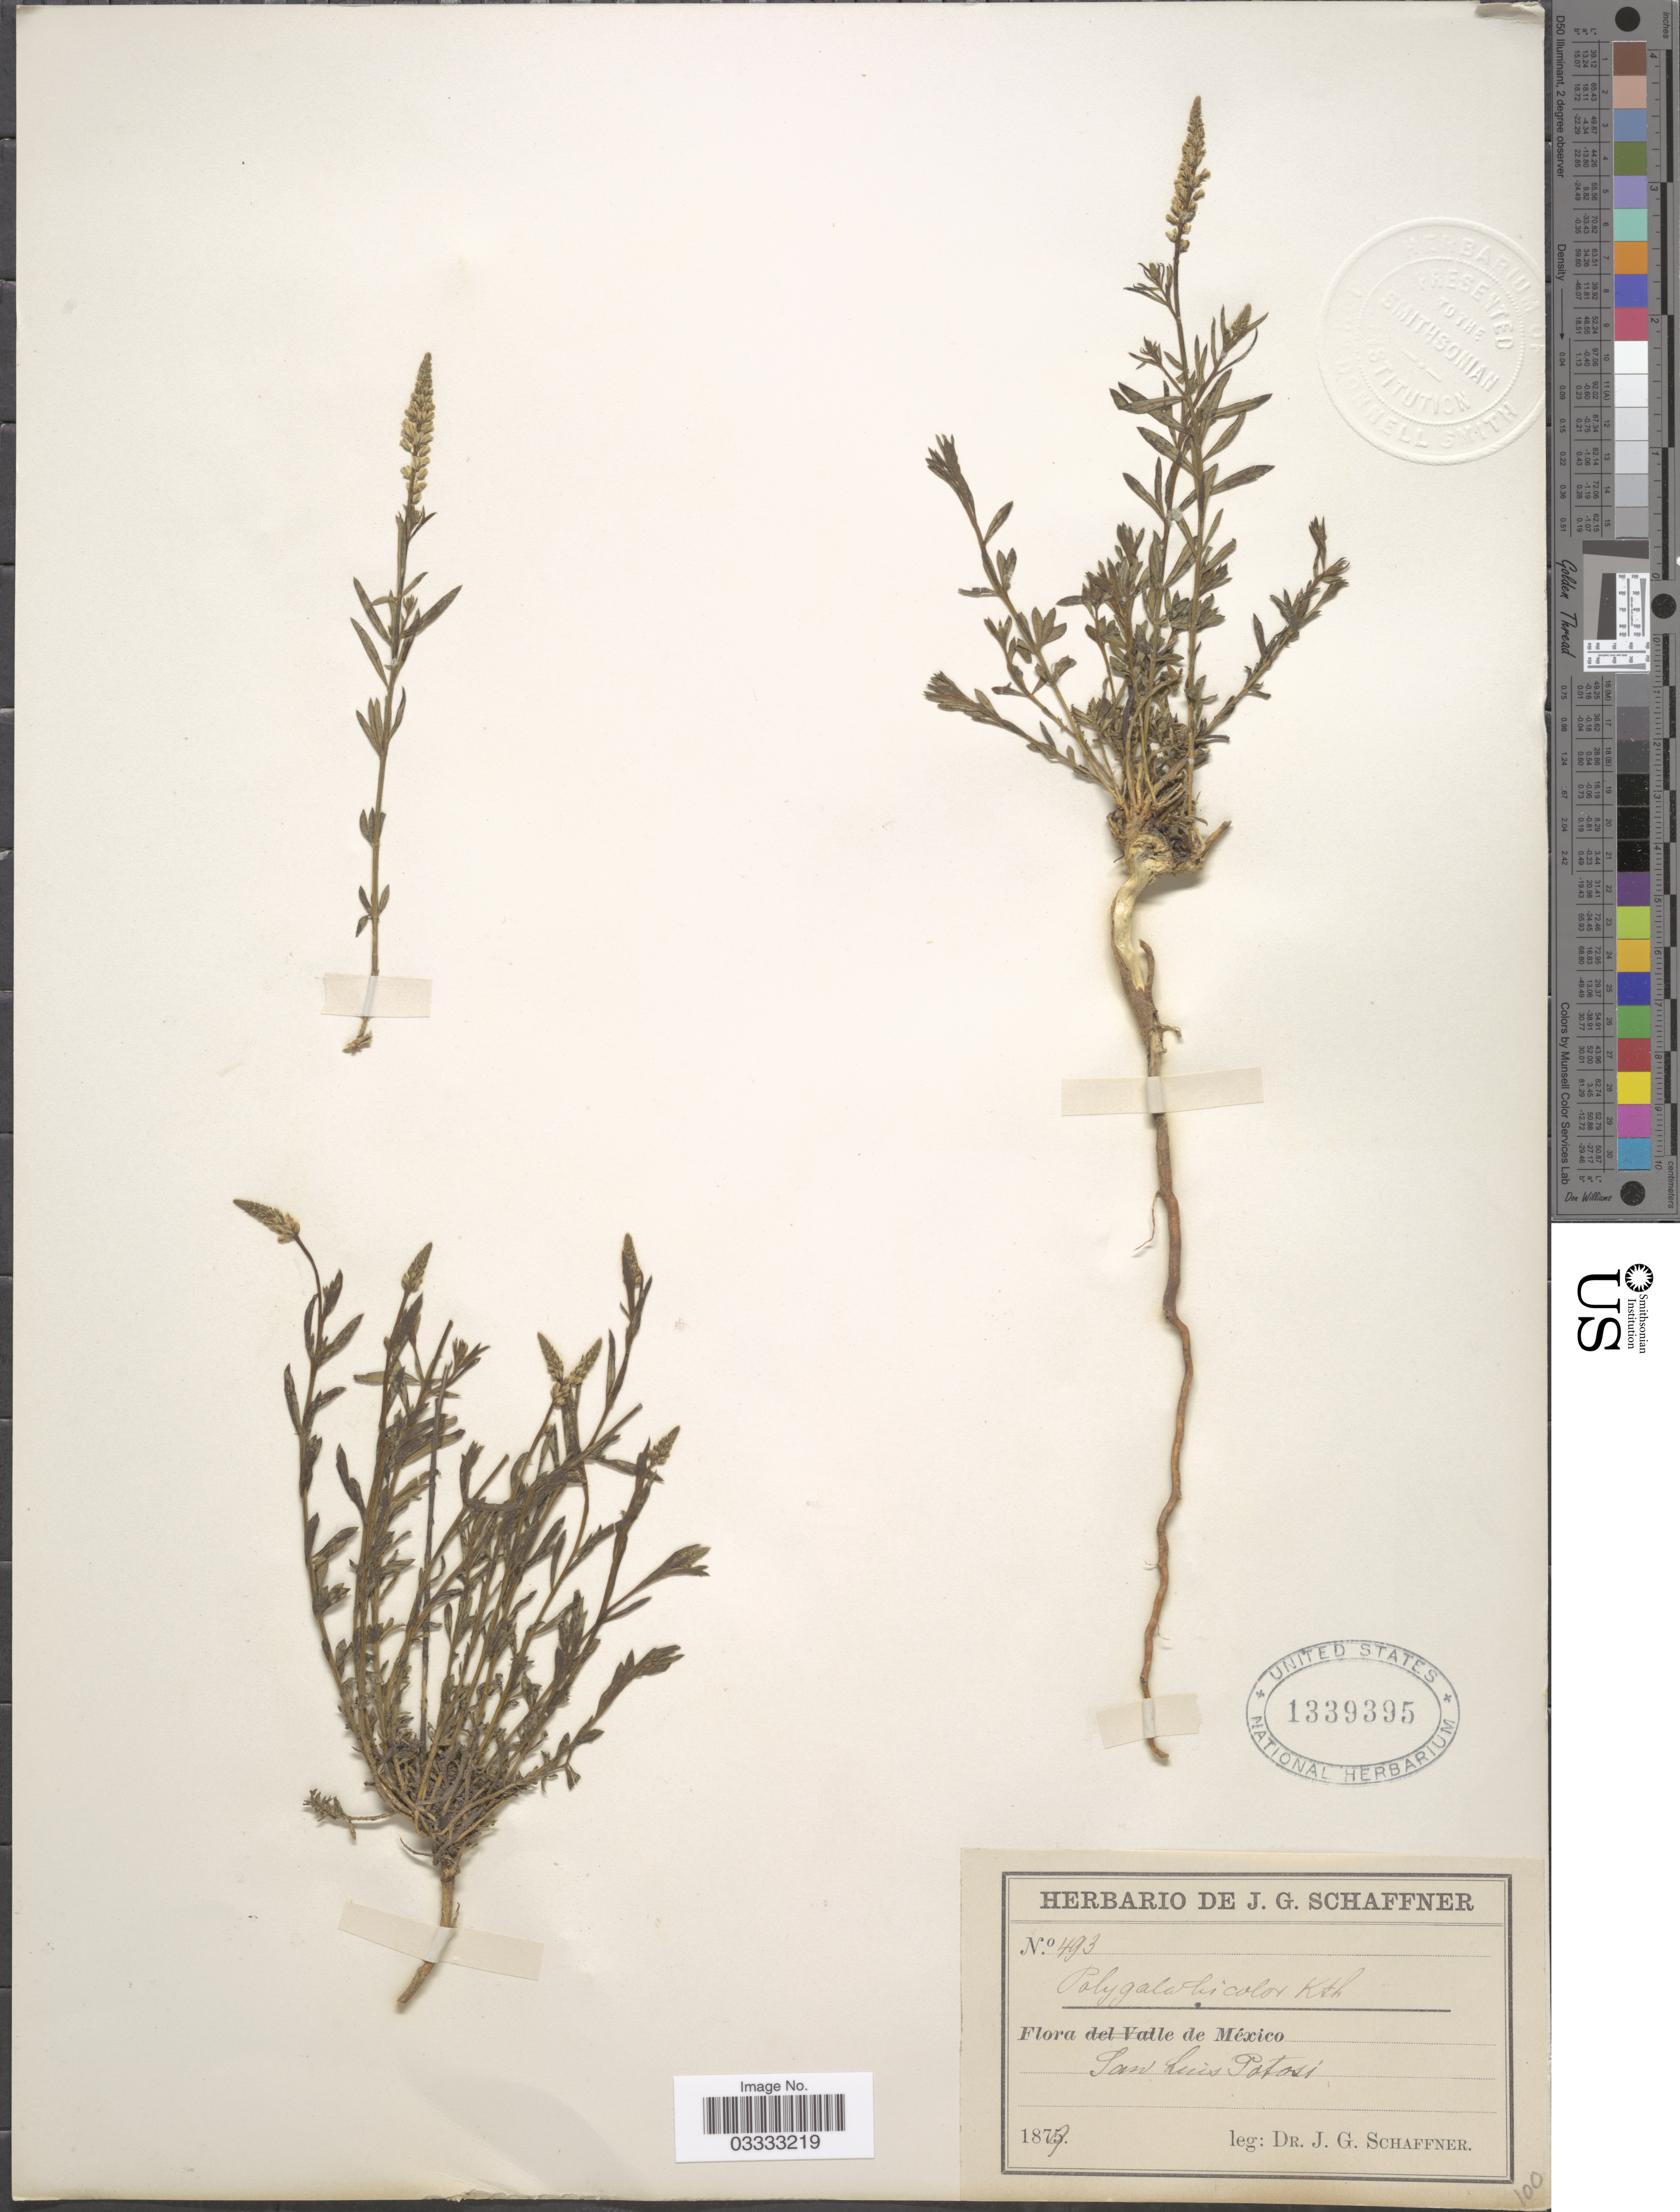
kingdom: Plantae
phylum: Tracheophyta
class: Magnoliopsida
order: Fabales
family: Polygalaceae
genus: Polygala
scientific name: Polygala sp.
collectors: J. G. Schaffner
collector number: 493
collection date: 1879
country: Mexico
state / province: San Luis Potosí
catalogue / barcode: US 1339395